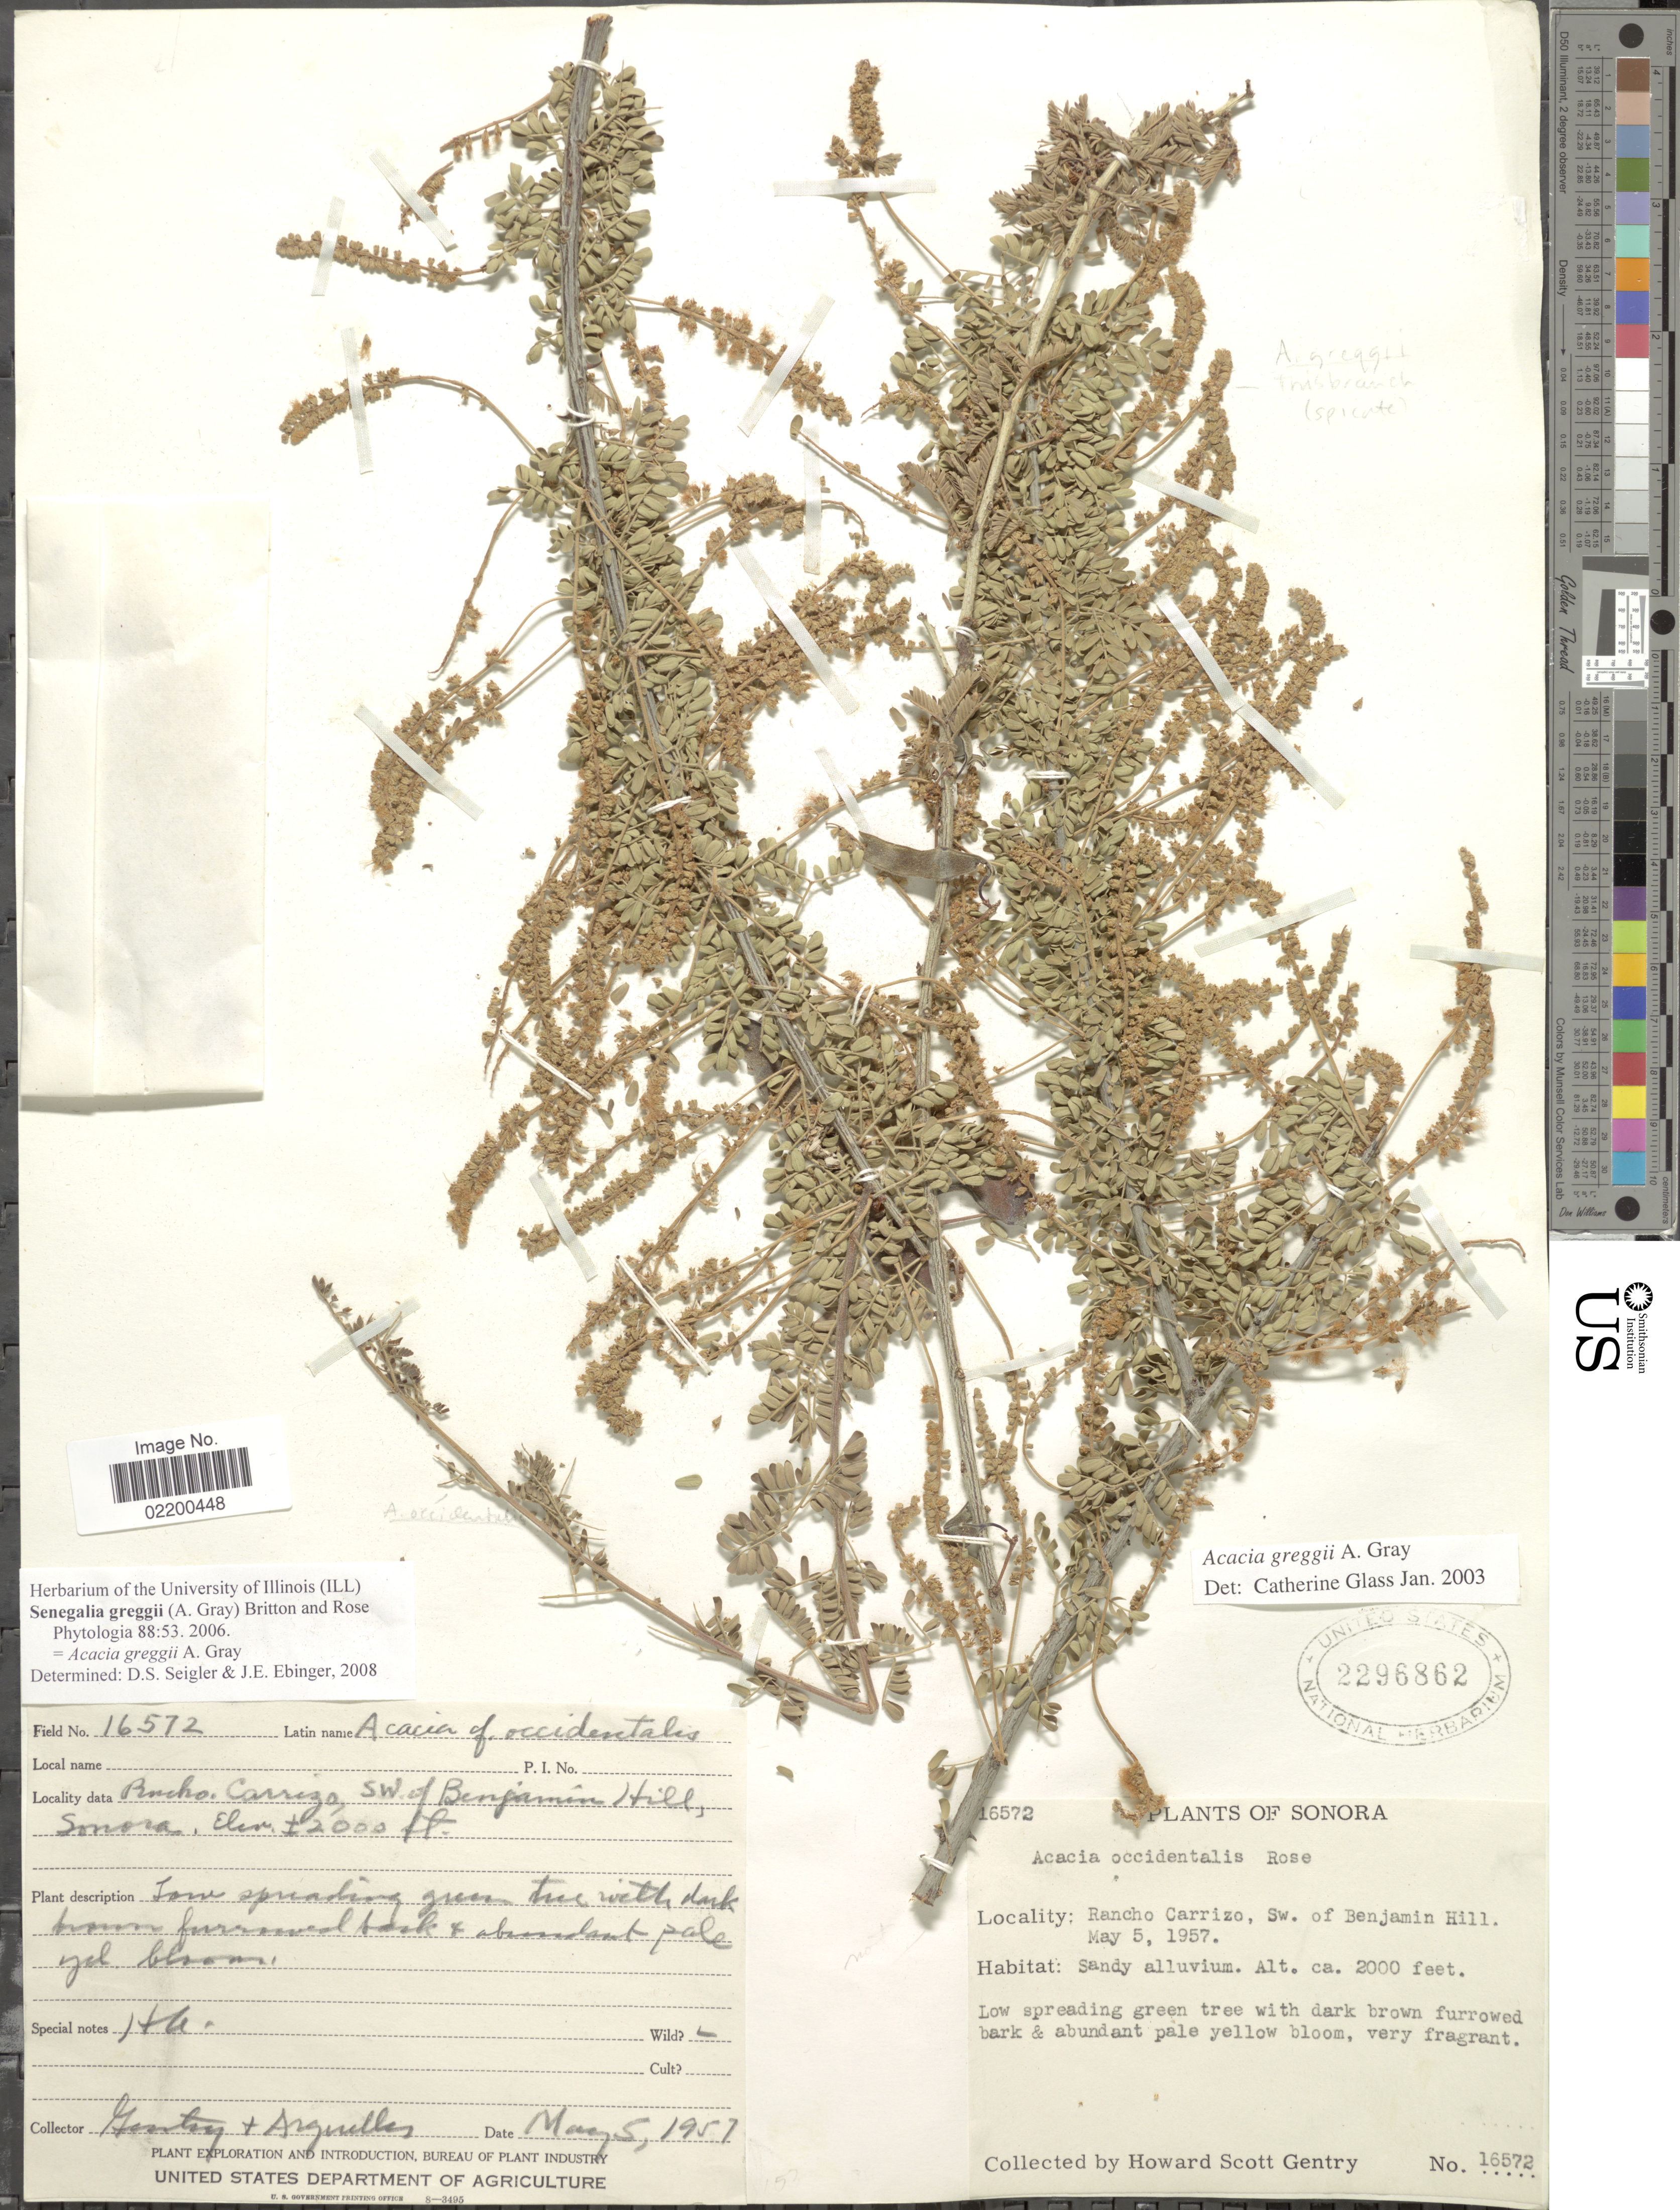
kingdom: Plantae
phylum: Tracheophyta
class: Magnoliopsida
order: Fabales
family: Fabaceae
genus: Senegalia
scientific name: Senegalia greggii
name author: (A. Gray) Britton & Rose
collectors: H. S. Gentry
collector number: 16572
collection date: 1957-05-05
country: Mexico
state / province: Sonora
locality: Rancho Carrizo, Sw. of Benjamin Hill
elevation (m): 610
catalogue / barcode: US 2296862